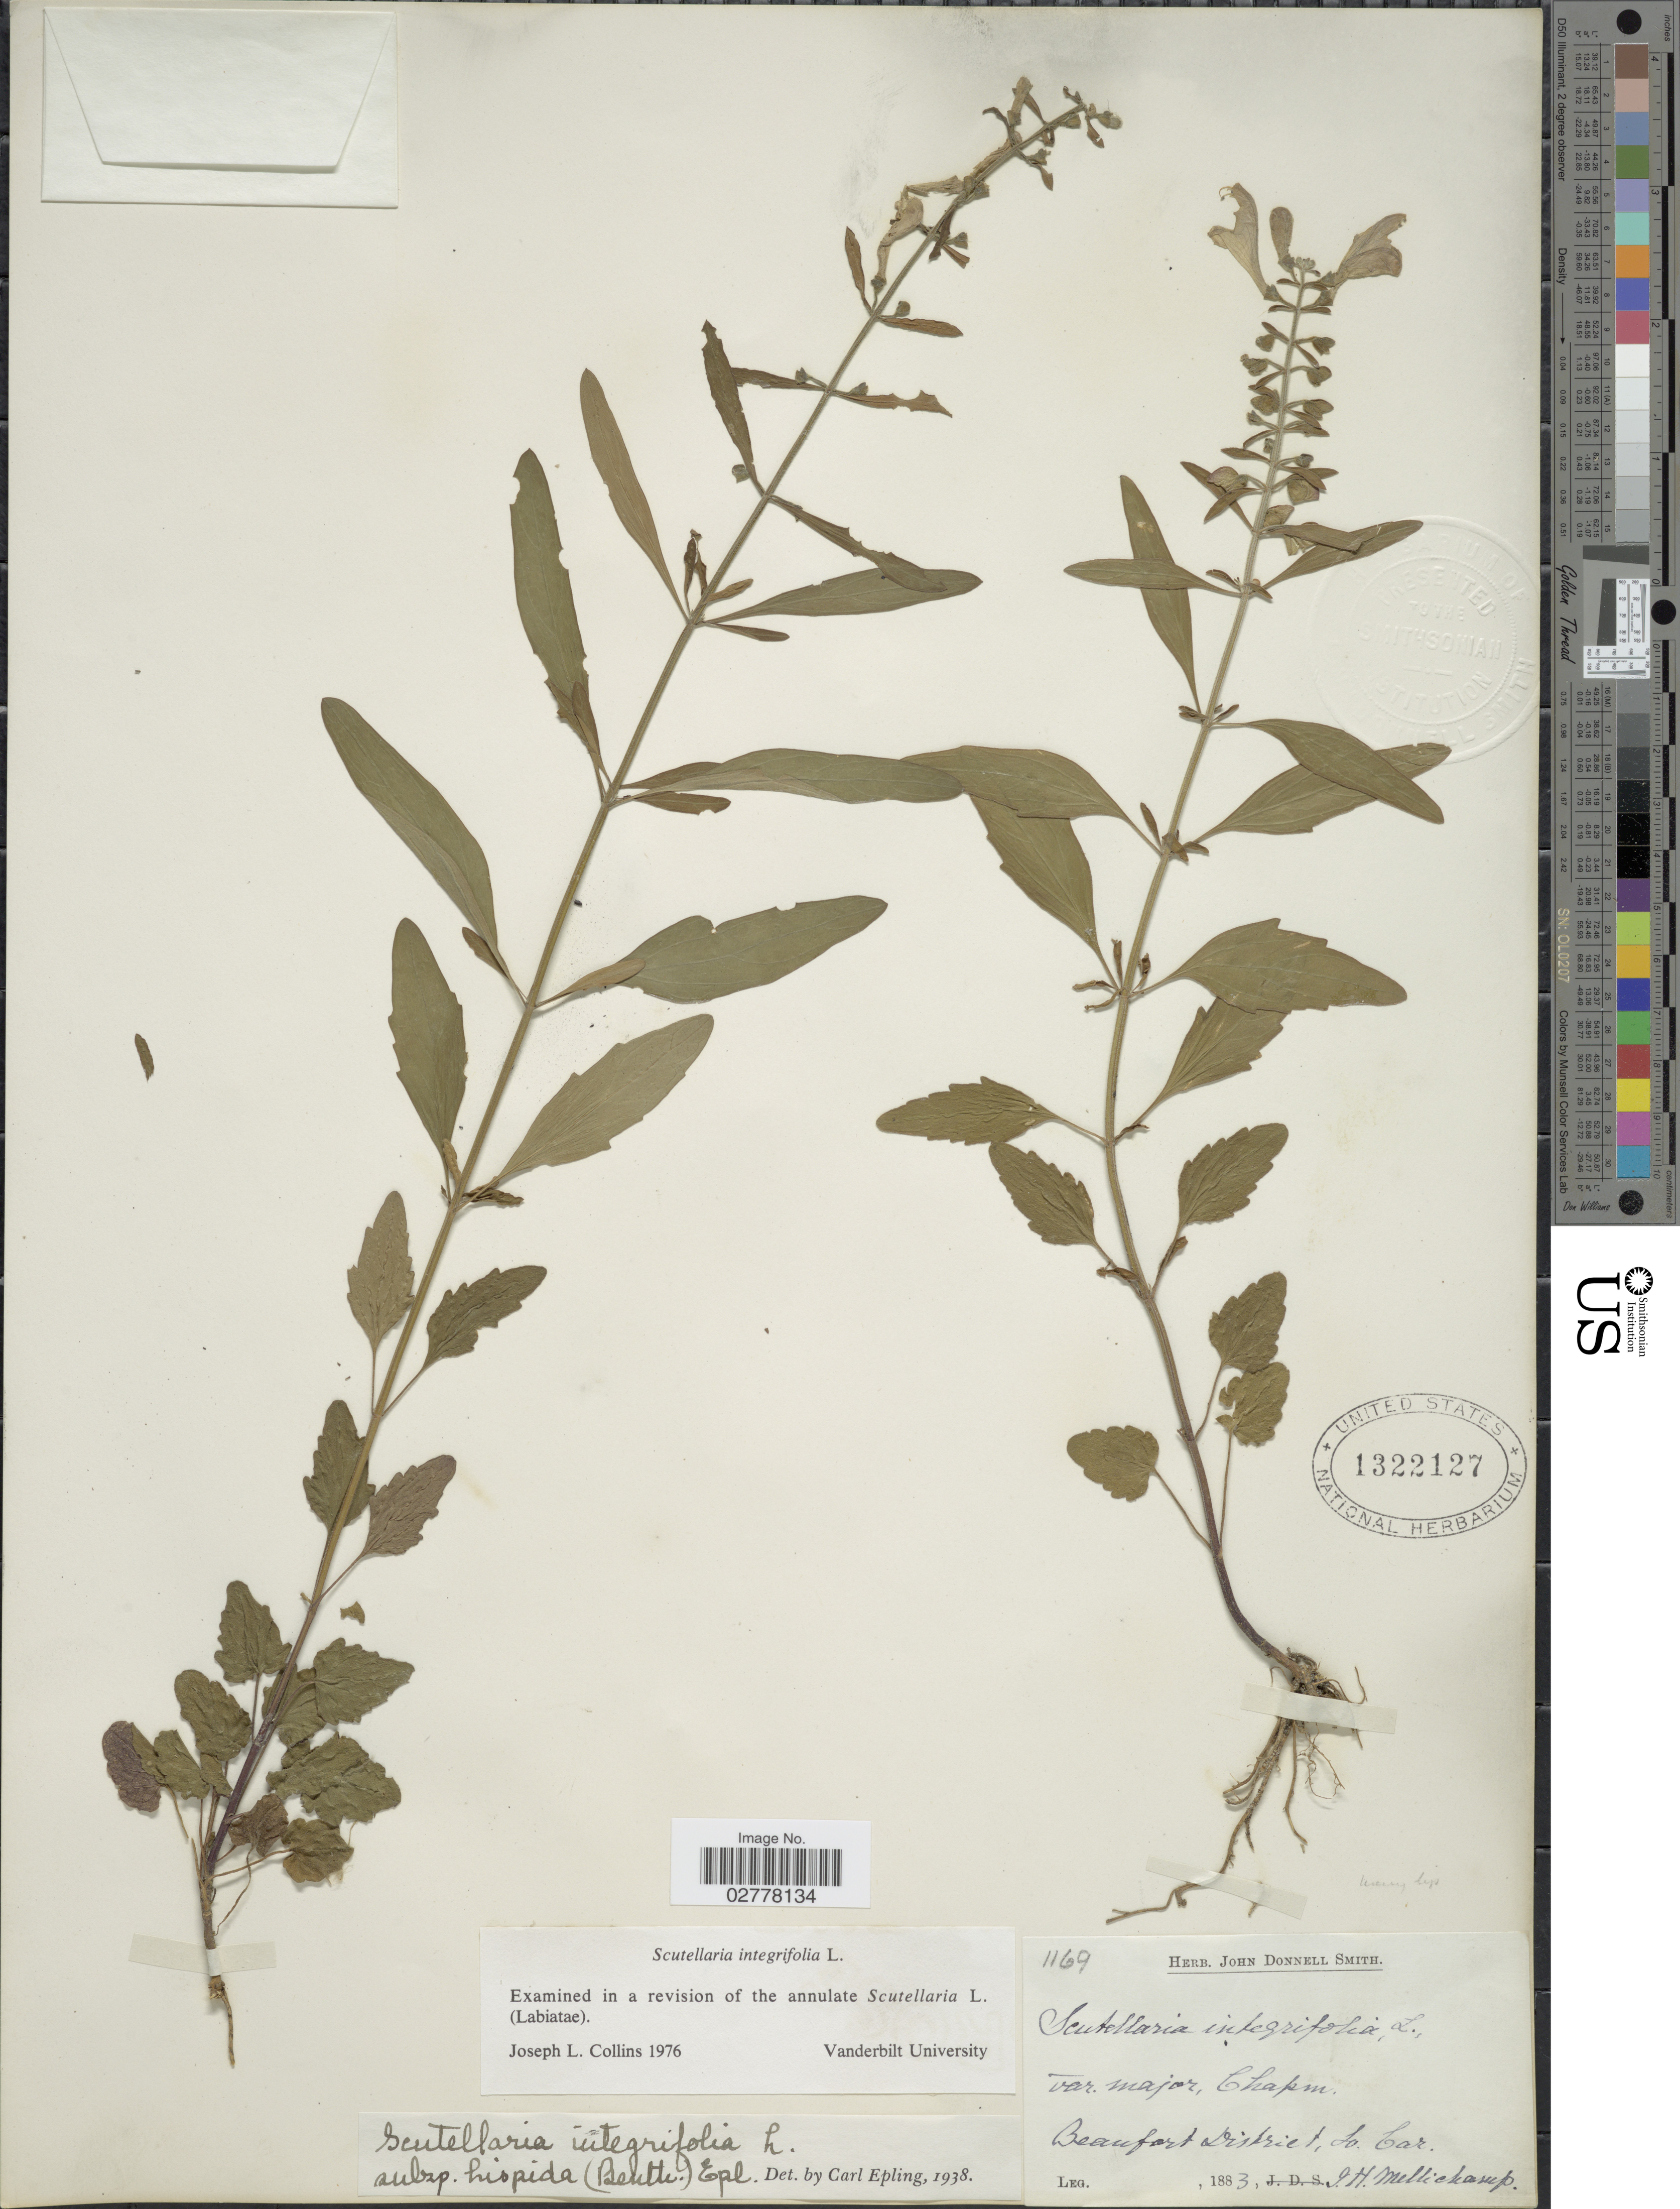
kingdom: Plantae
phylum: Tracheophyta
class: Magnoliopsida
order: Lamiales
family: Lamiaceae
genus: Scutellaria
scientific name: Scutellaria integrifolia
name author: L.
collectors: J. H. Mellichamp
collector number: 1169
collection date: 1883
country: United States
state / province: South Carolina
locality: Beaufort District.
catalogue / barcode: US 1322127